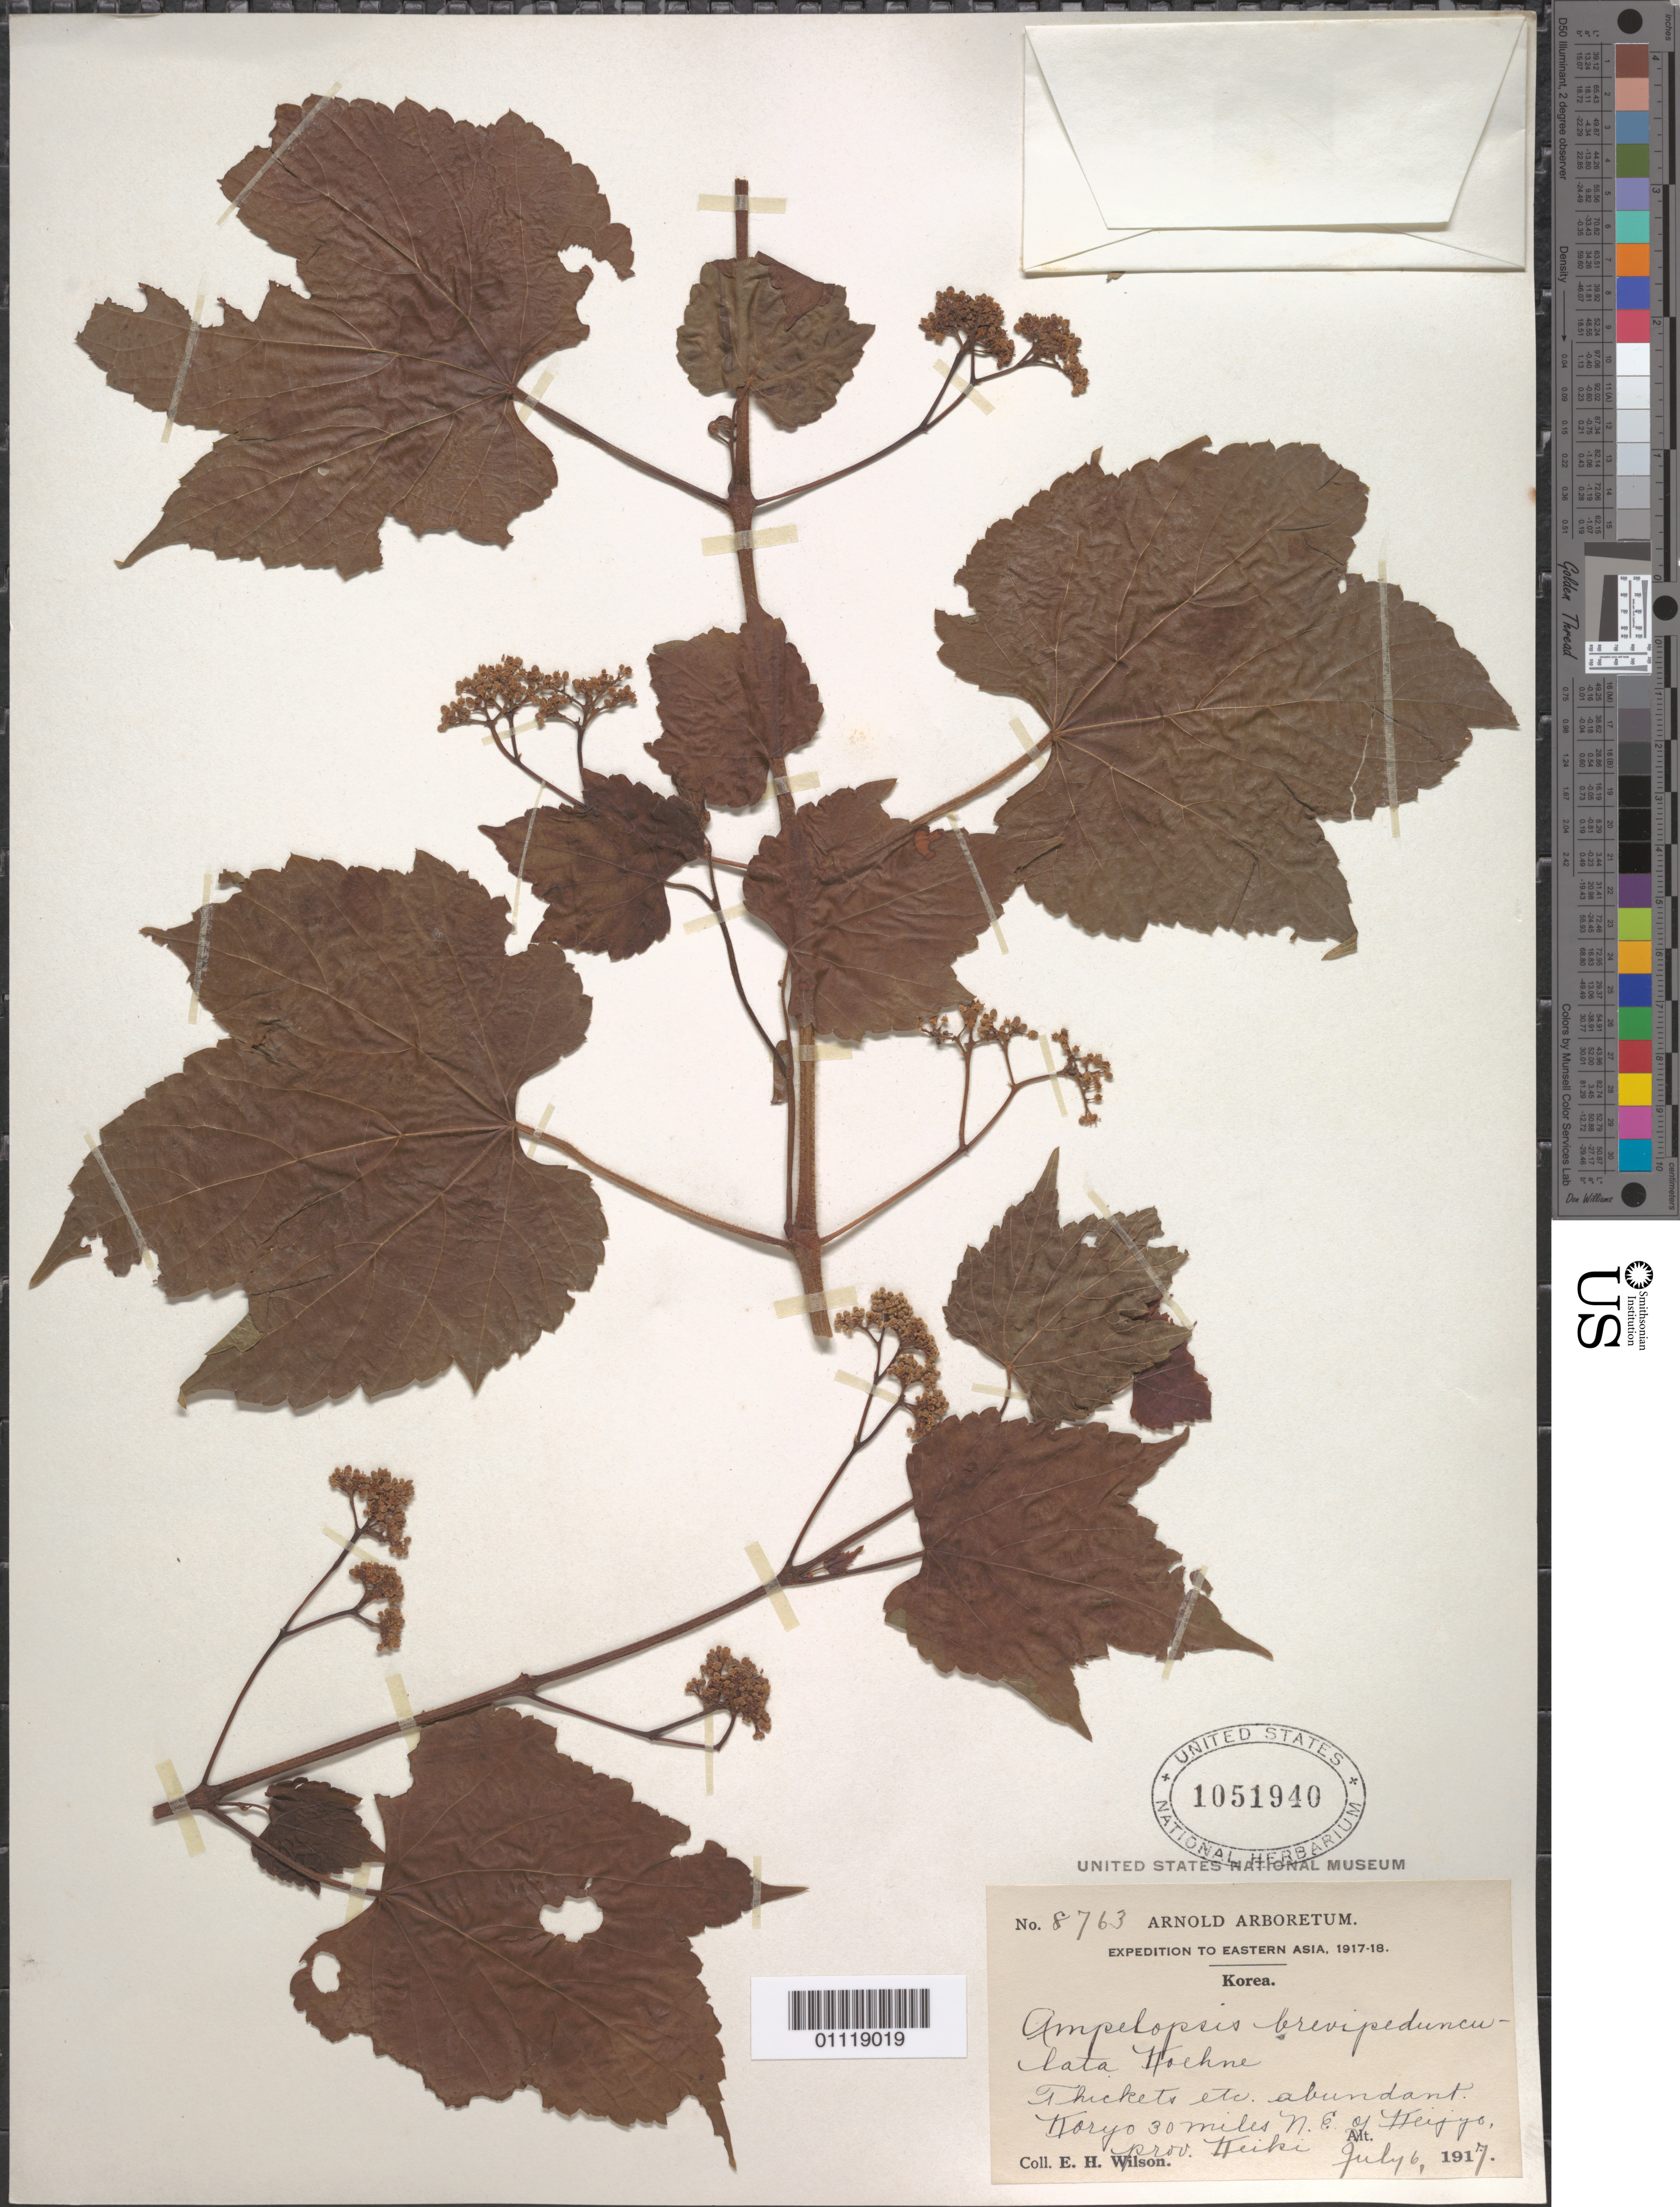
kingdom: Plantae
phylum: Tracheophyta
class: Magnoliopsida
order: Vitales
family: Vitaceae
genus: Ampelopsis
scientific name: Ampelopsis brevipedunculata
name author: (Maxim.) Trautv.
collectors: E. H. Wilson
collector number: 8763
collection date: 1917-07-06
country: North Korea / South Korea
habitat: Thickets etc. abundant.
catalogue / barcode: US 1051940